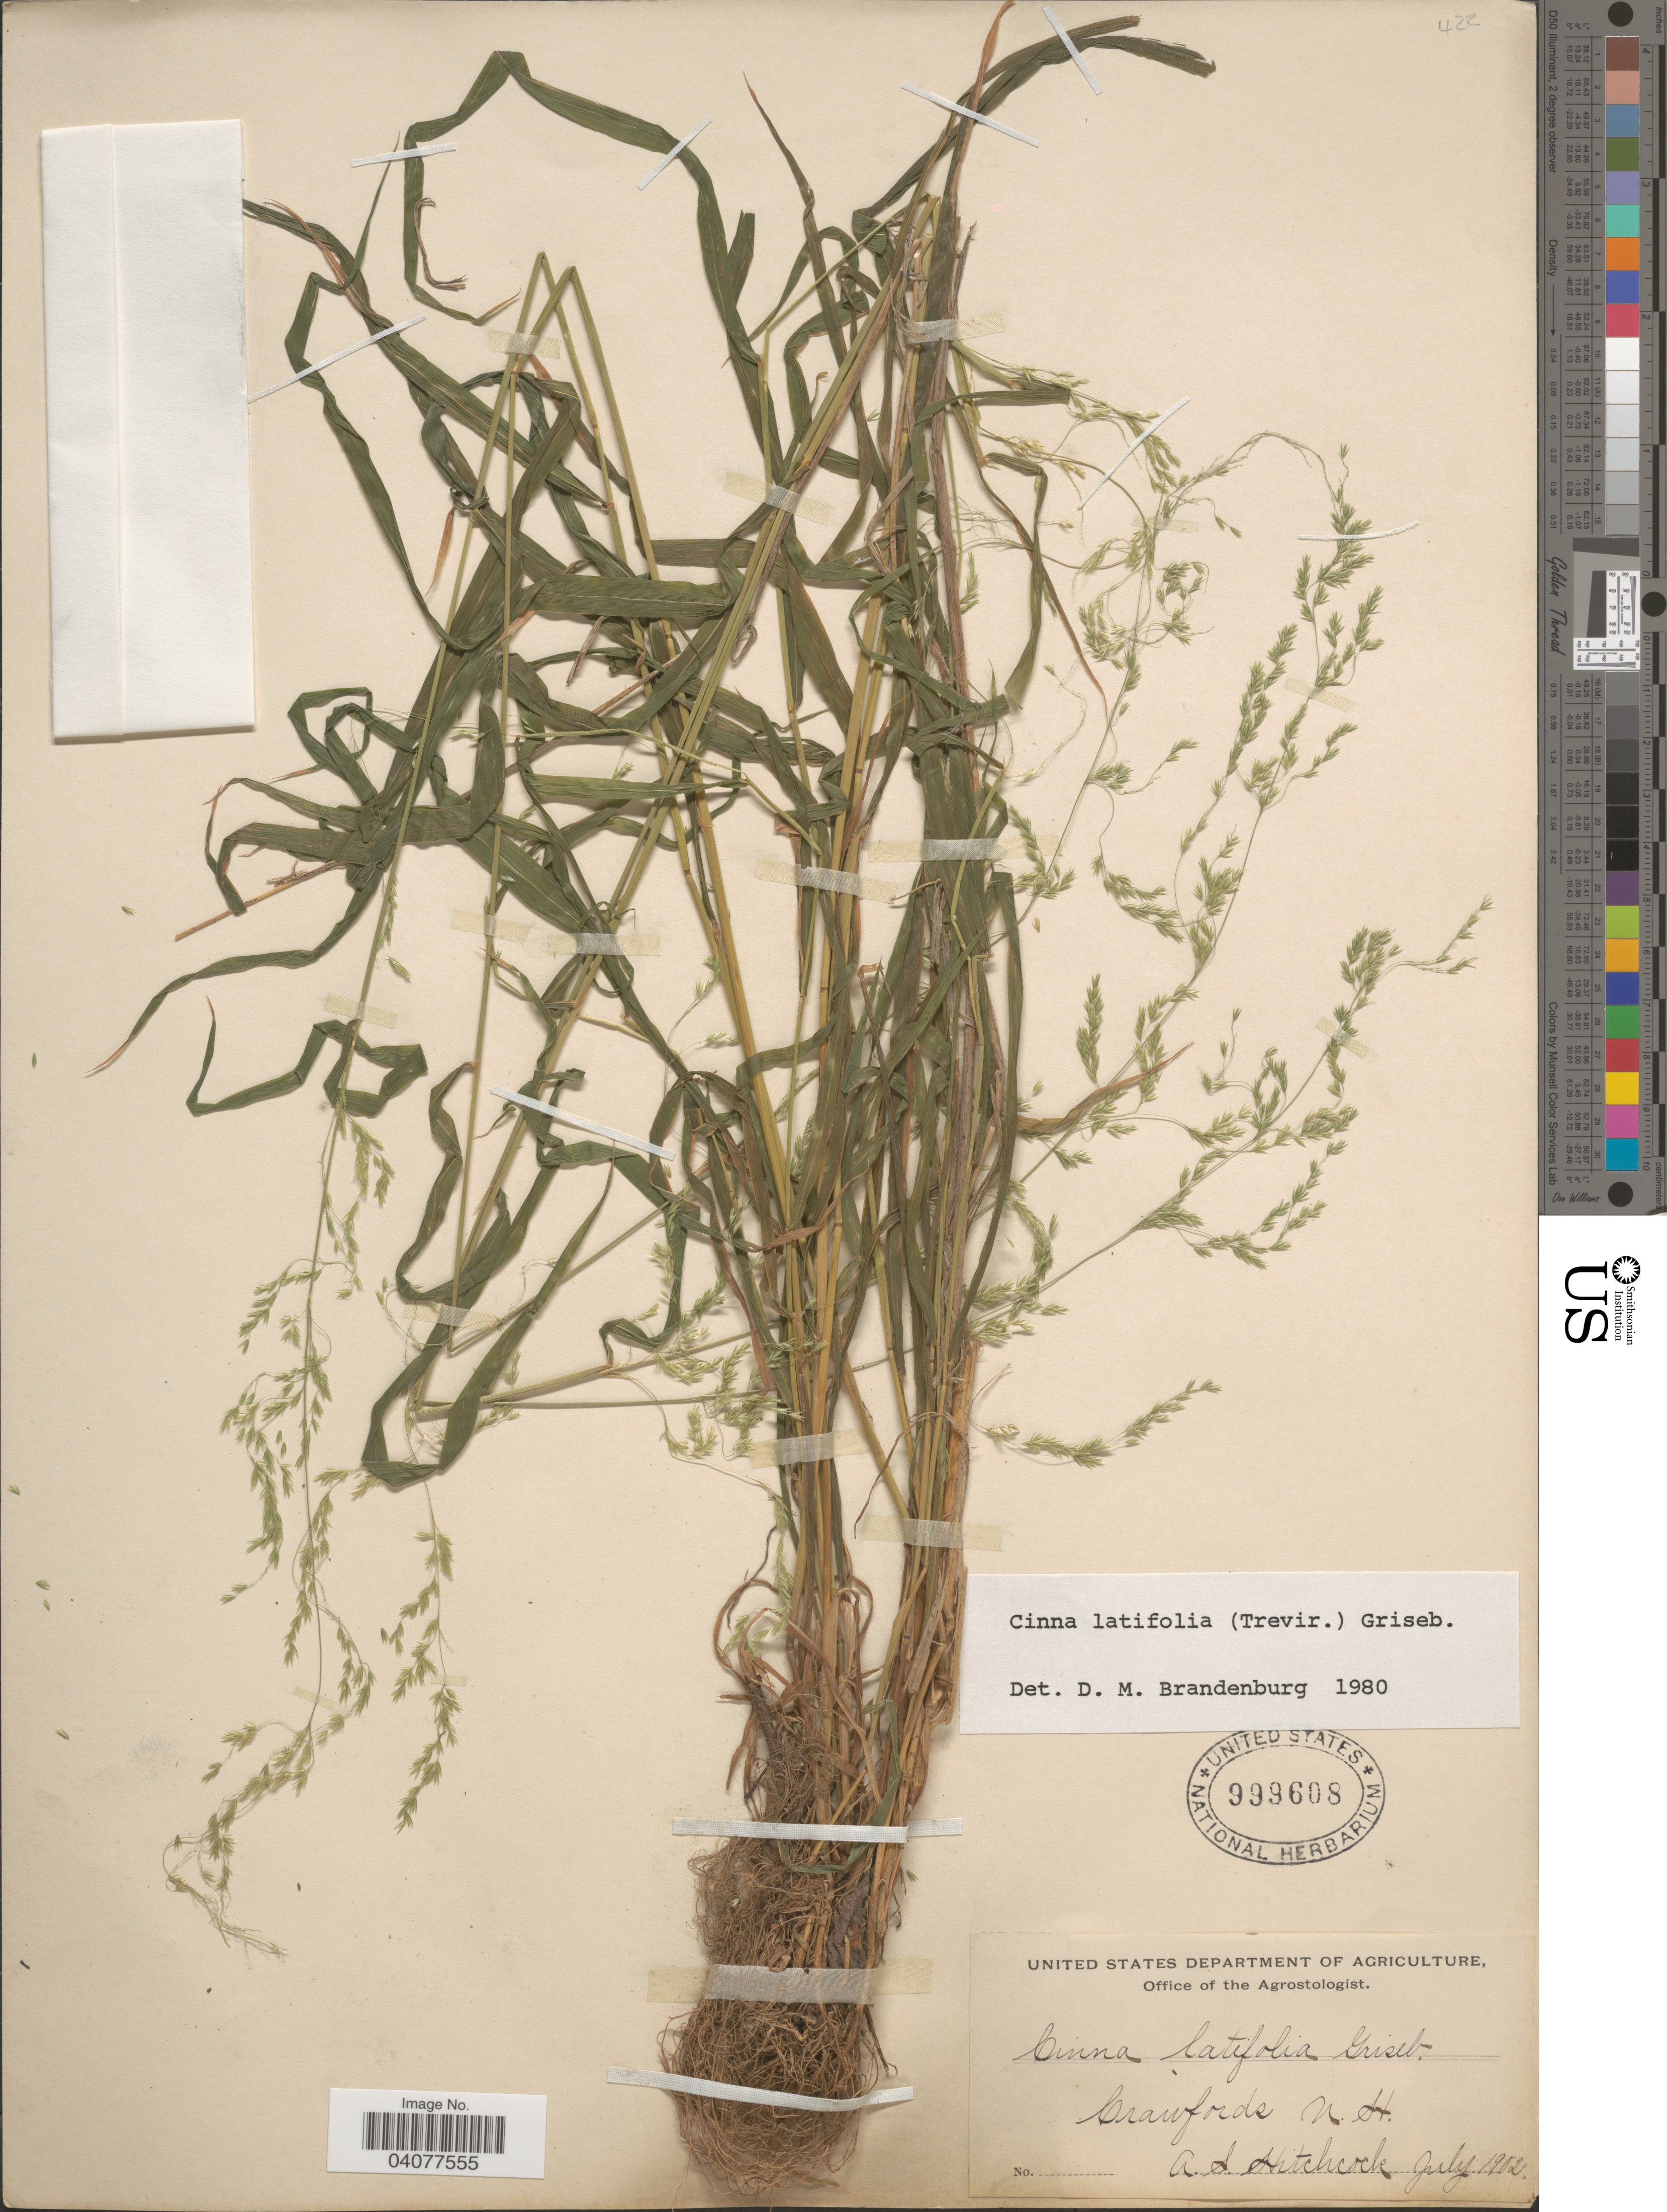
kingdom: Plantae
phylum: Tracheophyta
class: Liliopsida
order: Poales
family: Poaceae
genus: Cinna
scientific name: Cinna latifolia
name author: (Trevir. ex Goeppert) Griseb.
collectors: A. S. Hitchcock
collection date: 1902-07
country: United States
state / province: New Hampshire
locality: Crawfords.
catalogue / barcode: US 999608